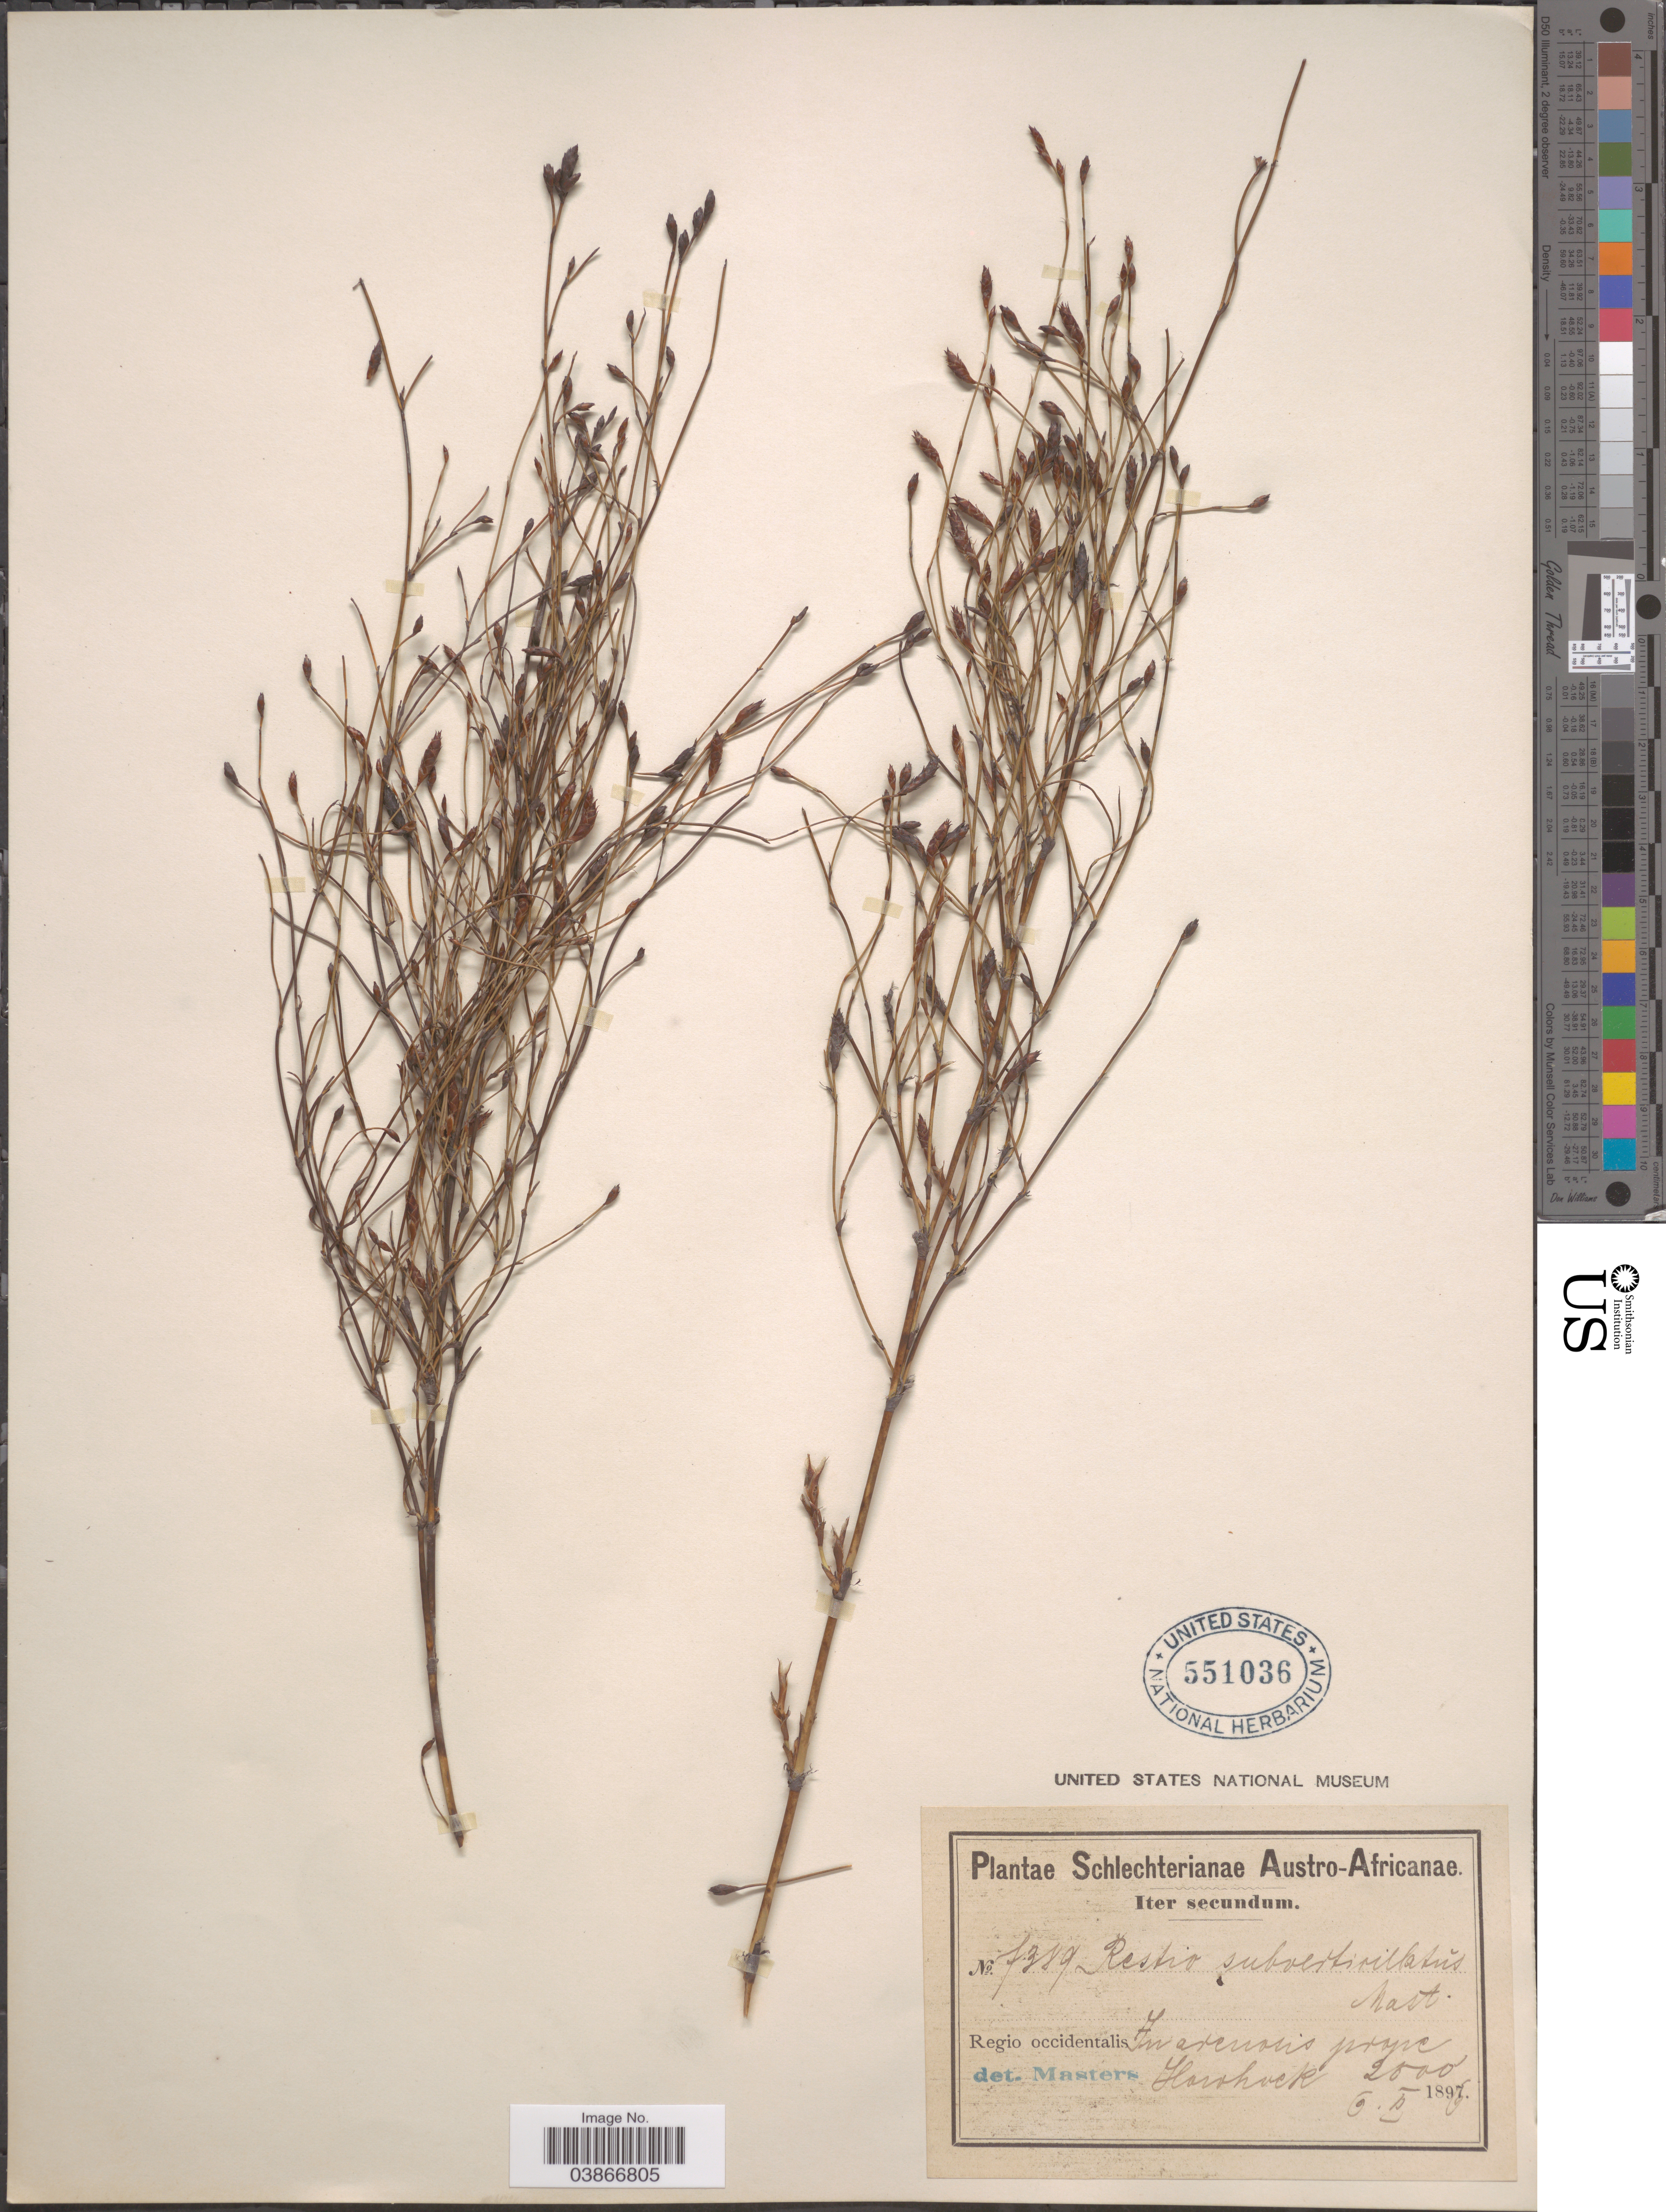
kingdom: Plantae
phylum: Tracheophyta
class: Liliopsida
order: Poales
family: Restionaceae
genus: Restio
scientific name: Restio subverticillatus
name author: (Steud.) Mast.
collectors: Schlechter, --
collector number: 7389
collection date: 1896-02-06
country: South Africa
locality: Austro-Africanæ. Regio occidentalis In arenosis prope Howhoek.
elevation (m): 610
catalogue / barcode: US 551036